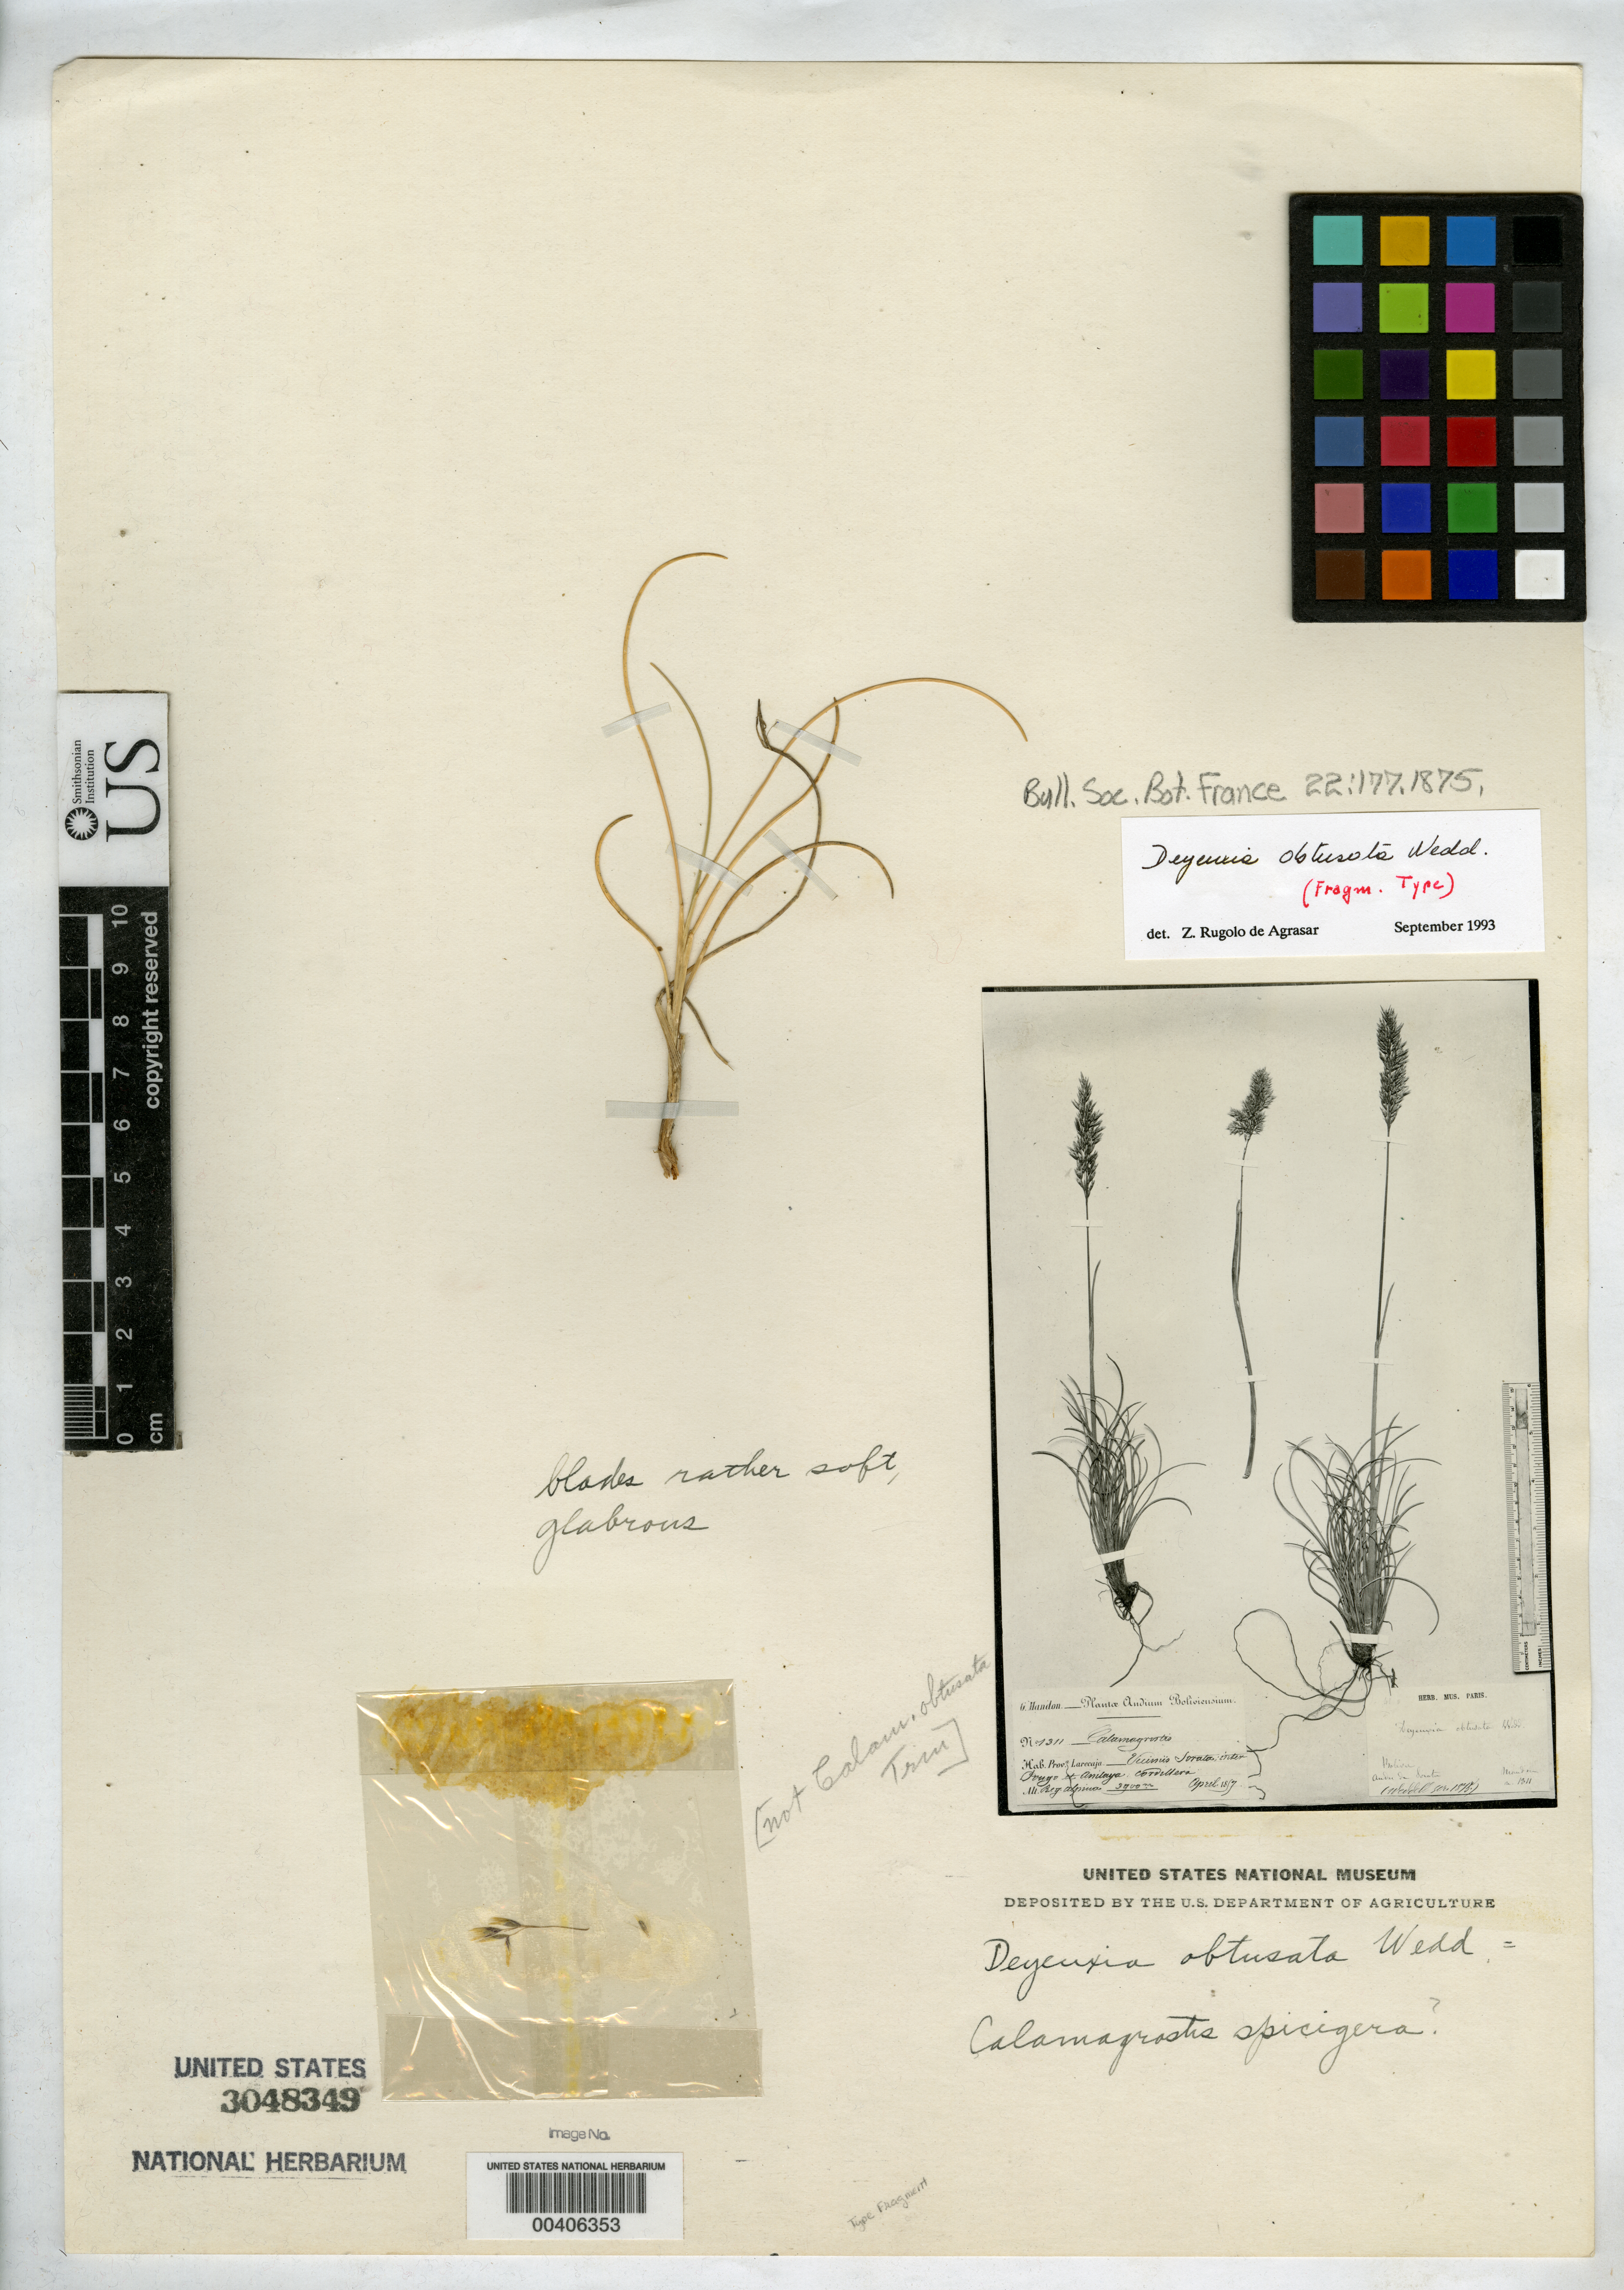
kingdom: Plantae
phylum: Tracheophyta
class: Liliopsida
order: Poales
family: Poaceae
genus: Deyeuxia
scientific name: Deyeuxia obtusata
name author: Wedd.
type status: Isotype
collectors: G. Mandon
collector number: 1311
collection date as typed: Apr 1817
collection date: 1817-04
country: Bolivia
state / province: La Paz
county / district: Larecaja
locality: Vicinis Sorata, inter Pongo & Anitaya Cordillera.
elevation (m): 3900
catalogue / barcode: US 3048349